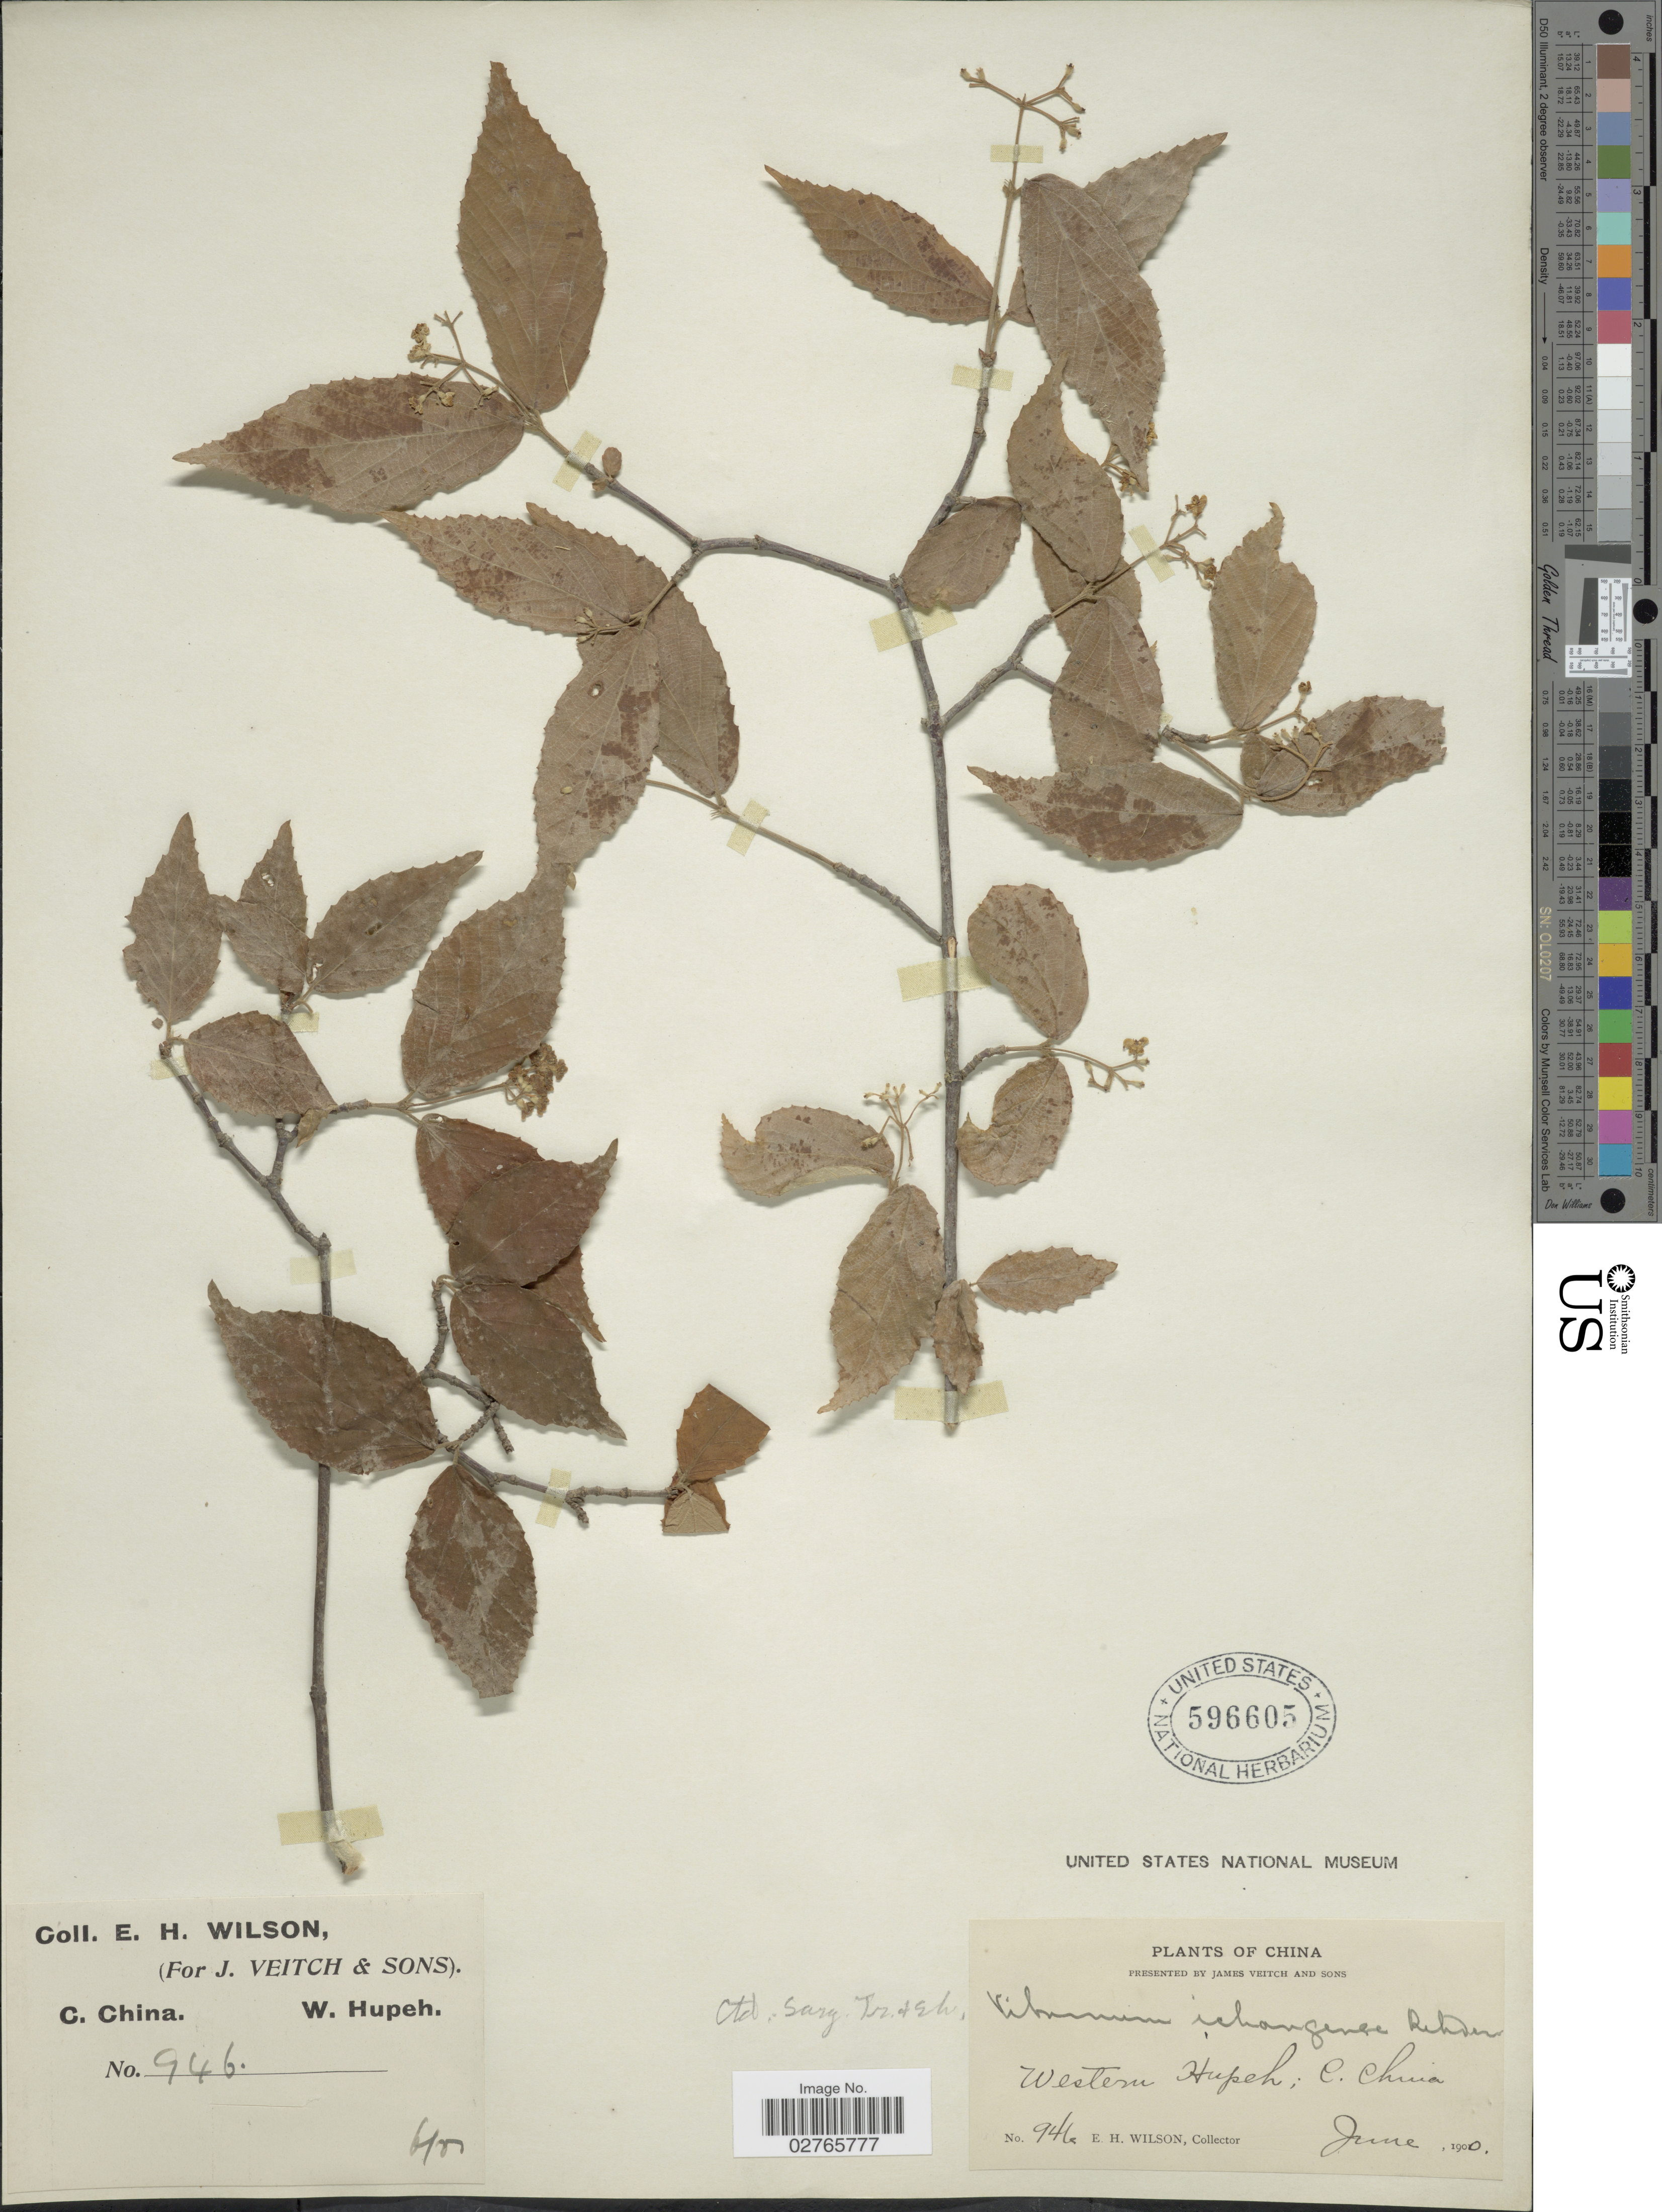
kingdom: Plantae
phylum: Tracheophyta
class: Magnoliopsida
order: Dipsacales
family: Viburnaceae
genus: Viburnum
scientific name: Viburnum erosum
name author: Thunb.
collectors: E. Wilson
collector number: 946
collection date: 1900-06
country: China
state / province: Hubei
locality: Western Hupeh; C. China.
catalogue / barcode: US 596605